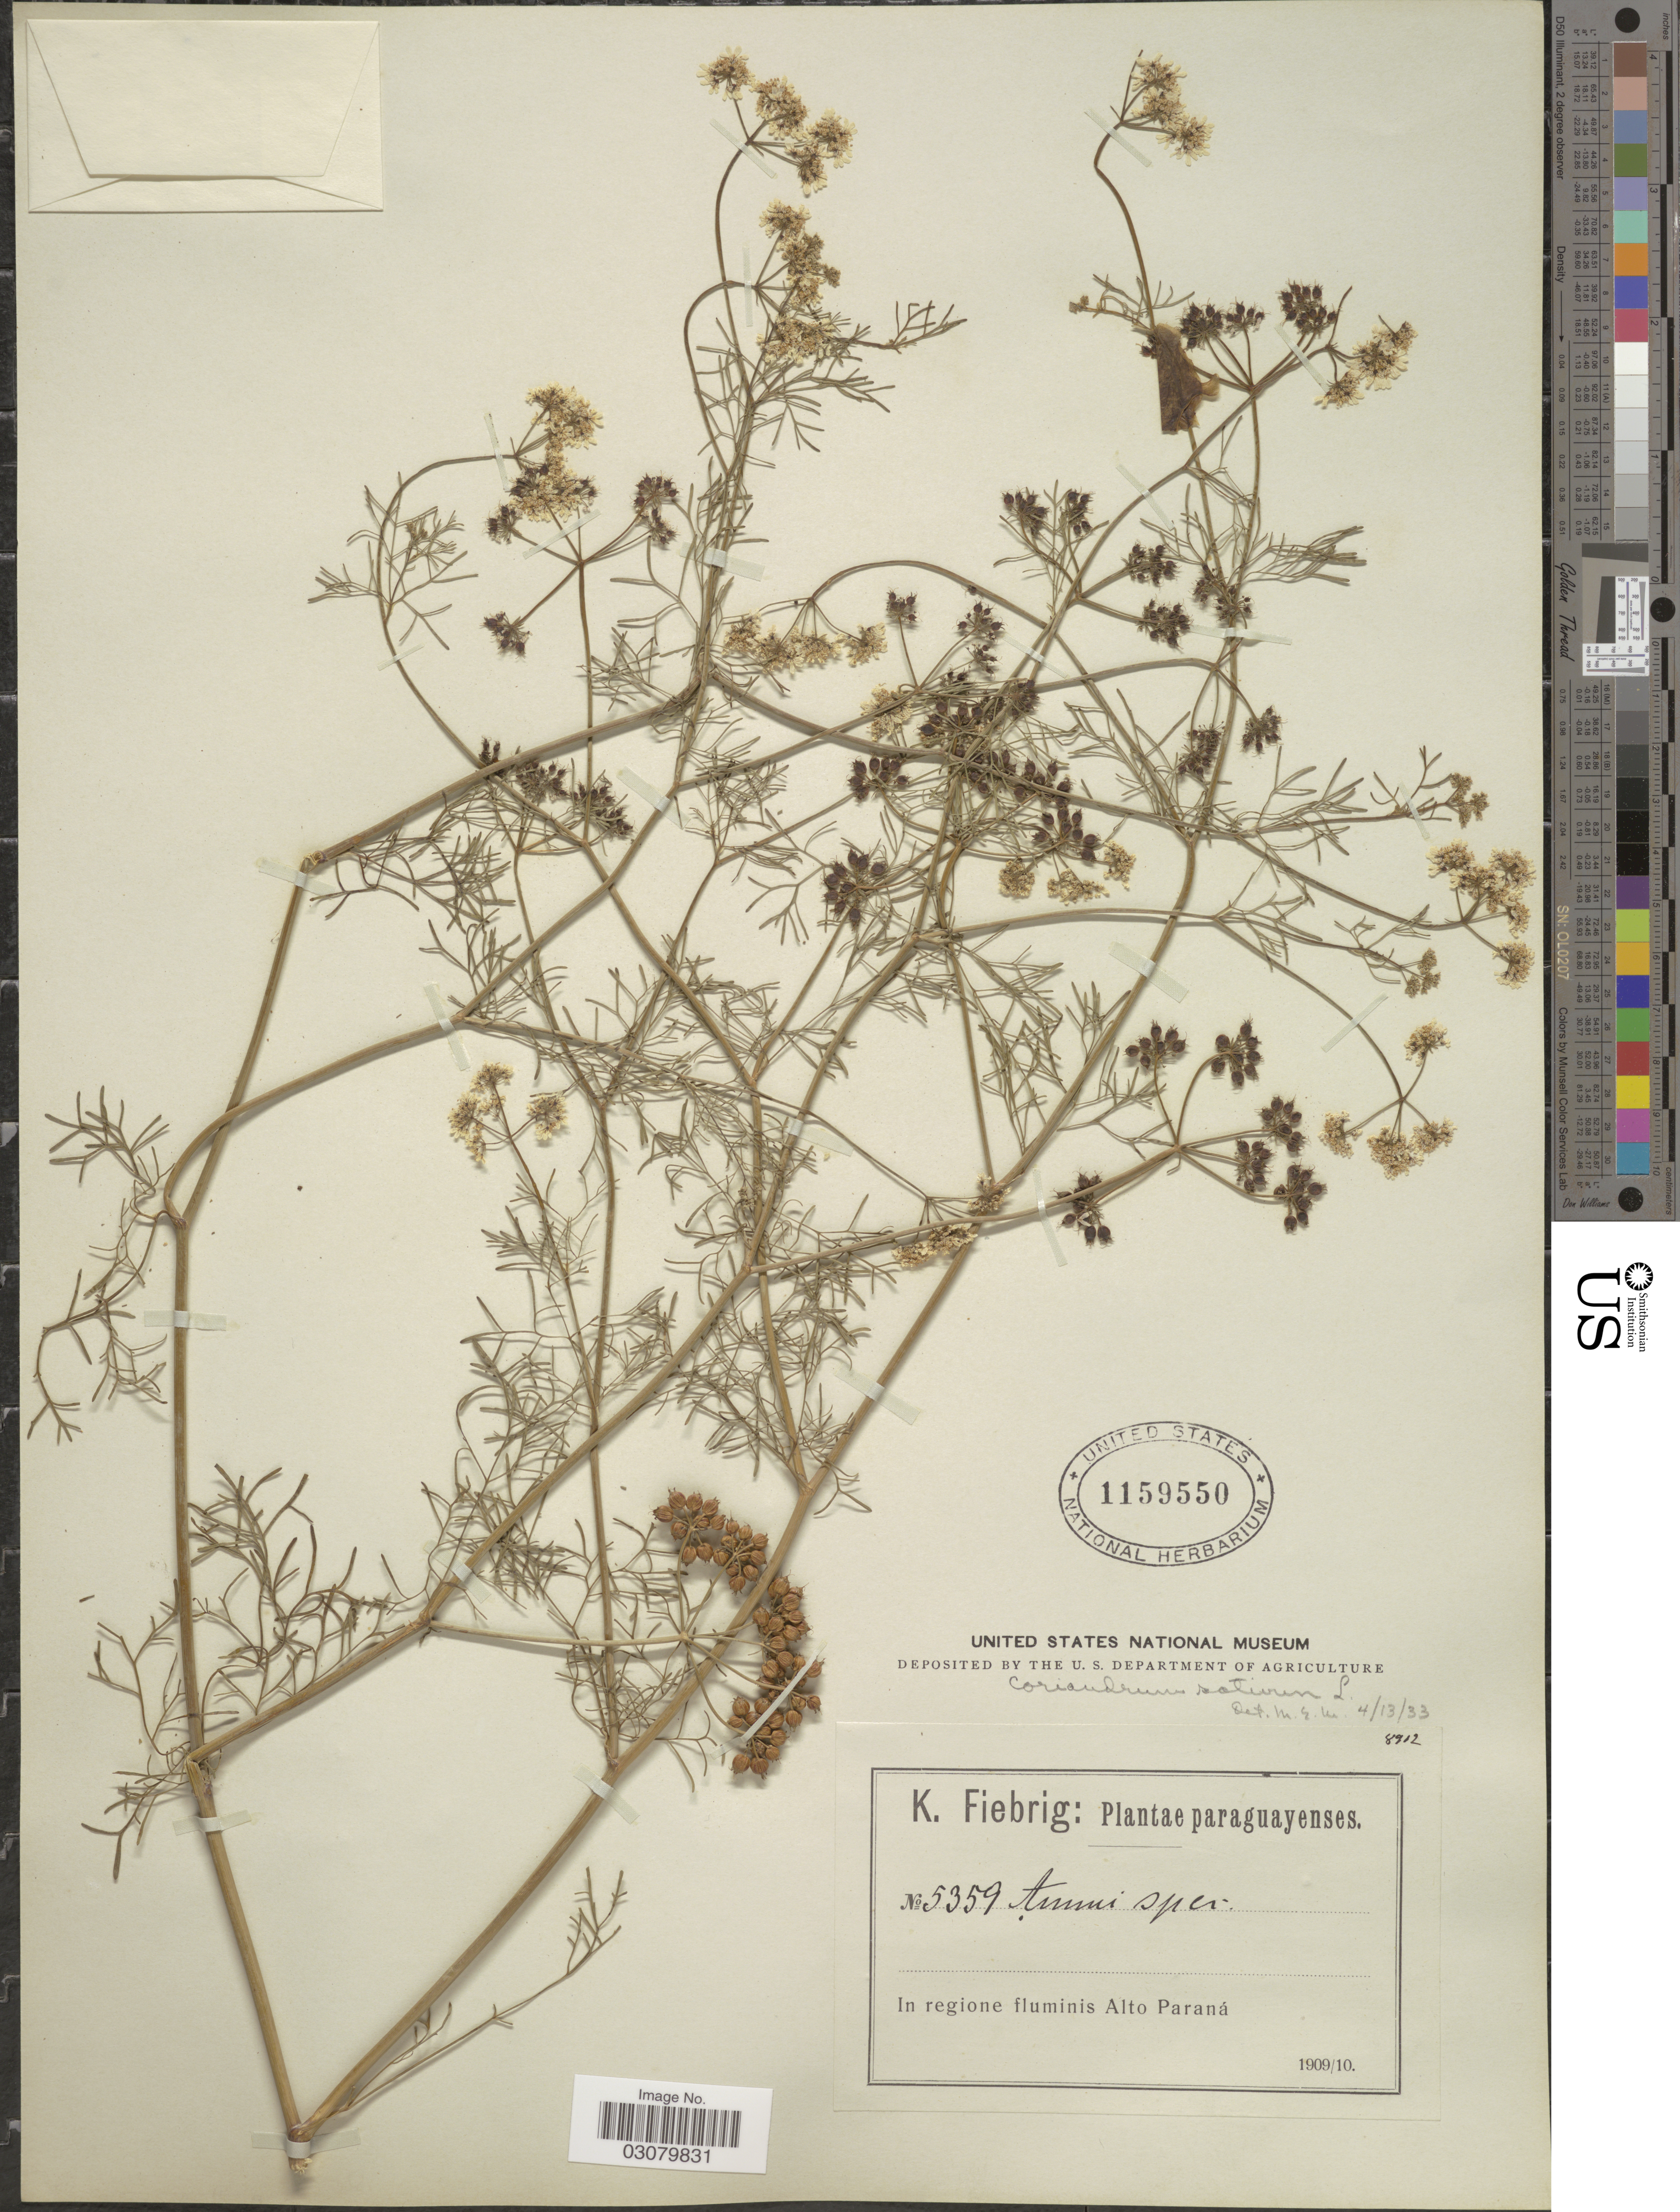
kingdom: Plantae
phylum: Tracheophyta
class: Magnoliopsida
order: Apiales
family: Apiaceae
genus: Coriandrum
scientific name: Coriandrum sativum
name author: L.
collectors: K. Fiebrig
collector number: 5359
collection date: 1909/1910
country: Paraguay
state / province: Alto Parana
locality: In regione fluminis Alto Paraná.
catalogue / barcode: US 1159550